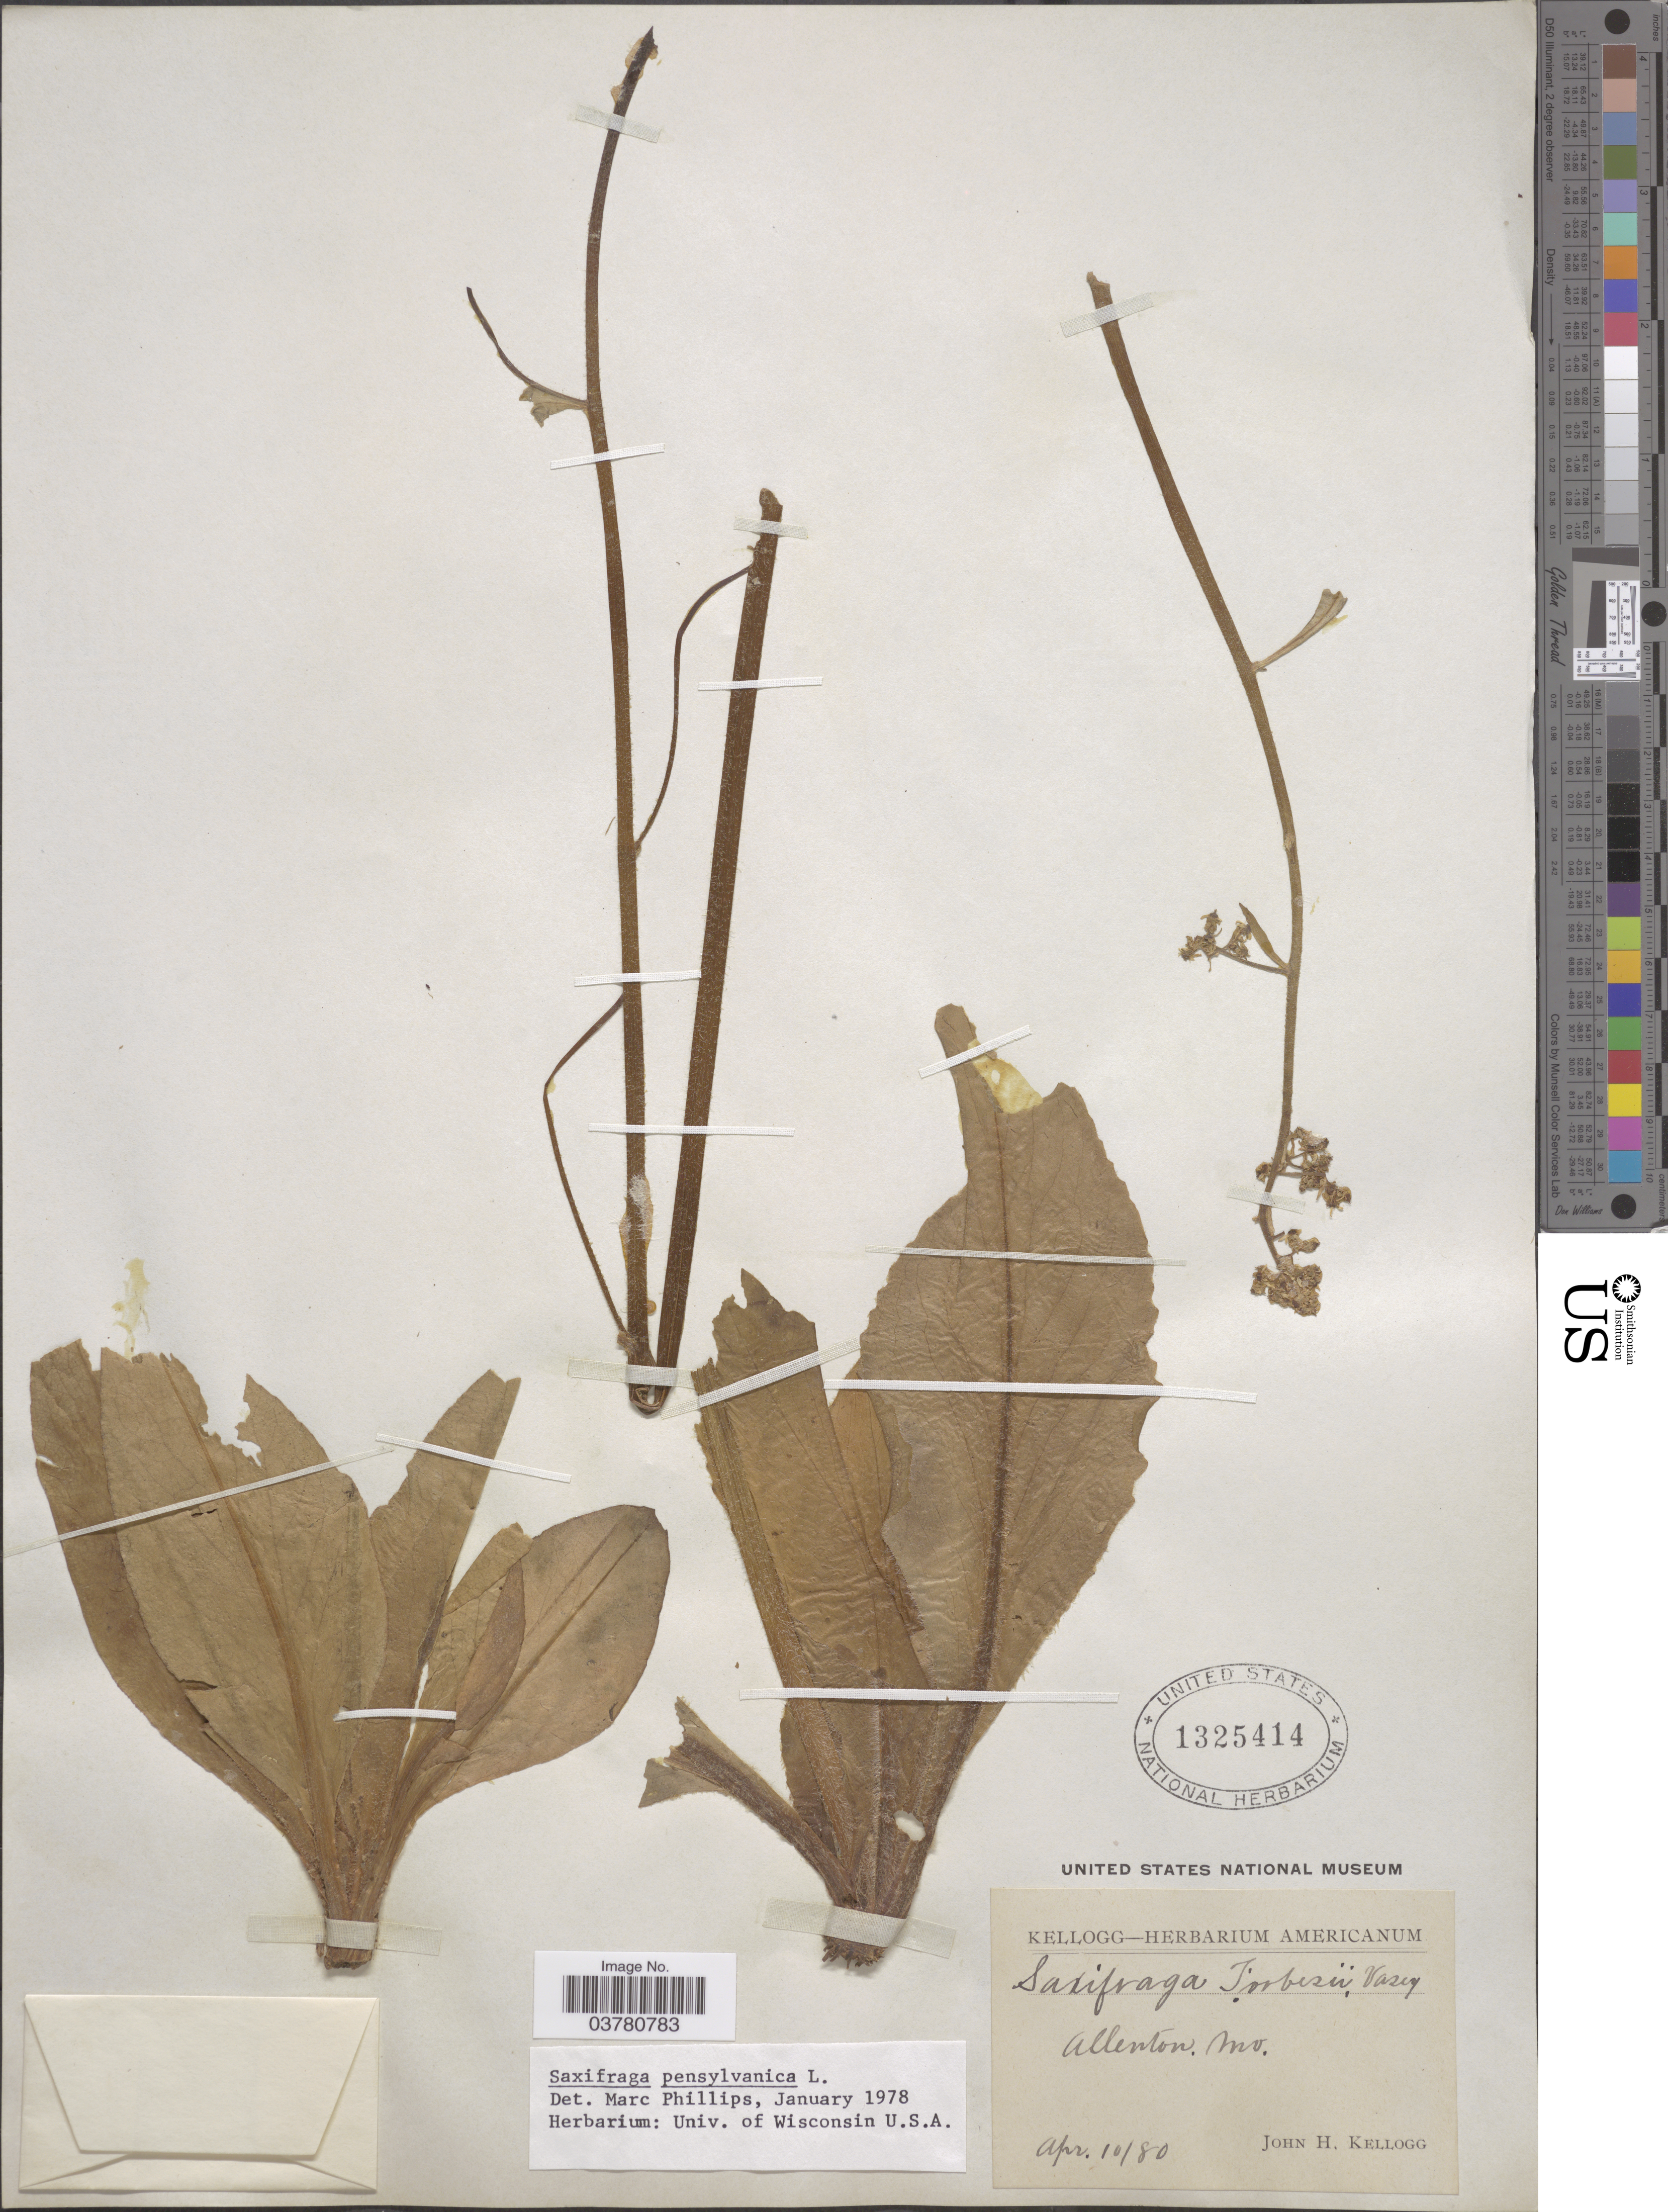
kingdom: Plantae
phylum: Tracheophyta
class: Magnoliopsida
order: Saxifragales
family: Saxifragaceae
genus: Micranthes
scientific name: Micranthes pensylvanica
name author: (L.) Haw.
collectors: J. H. Kellogg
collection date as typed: Transcribed d/m/y: 10/4/80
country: United States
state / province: Missouri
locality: Allenton.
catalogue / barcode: US 1325414